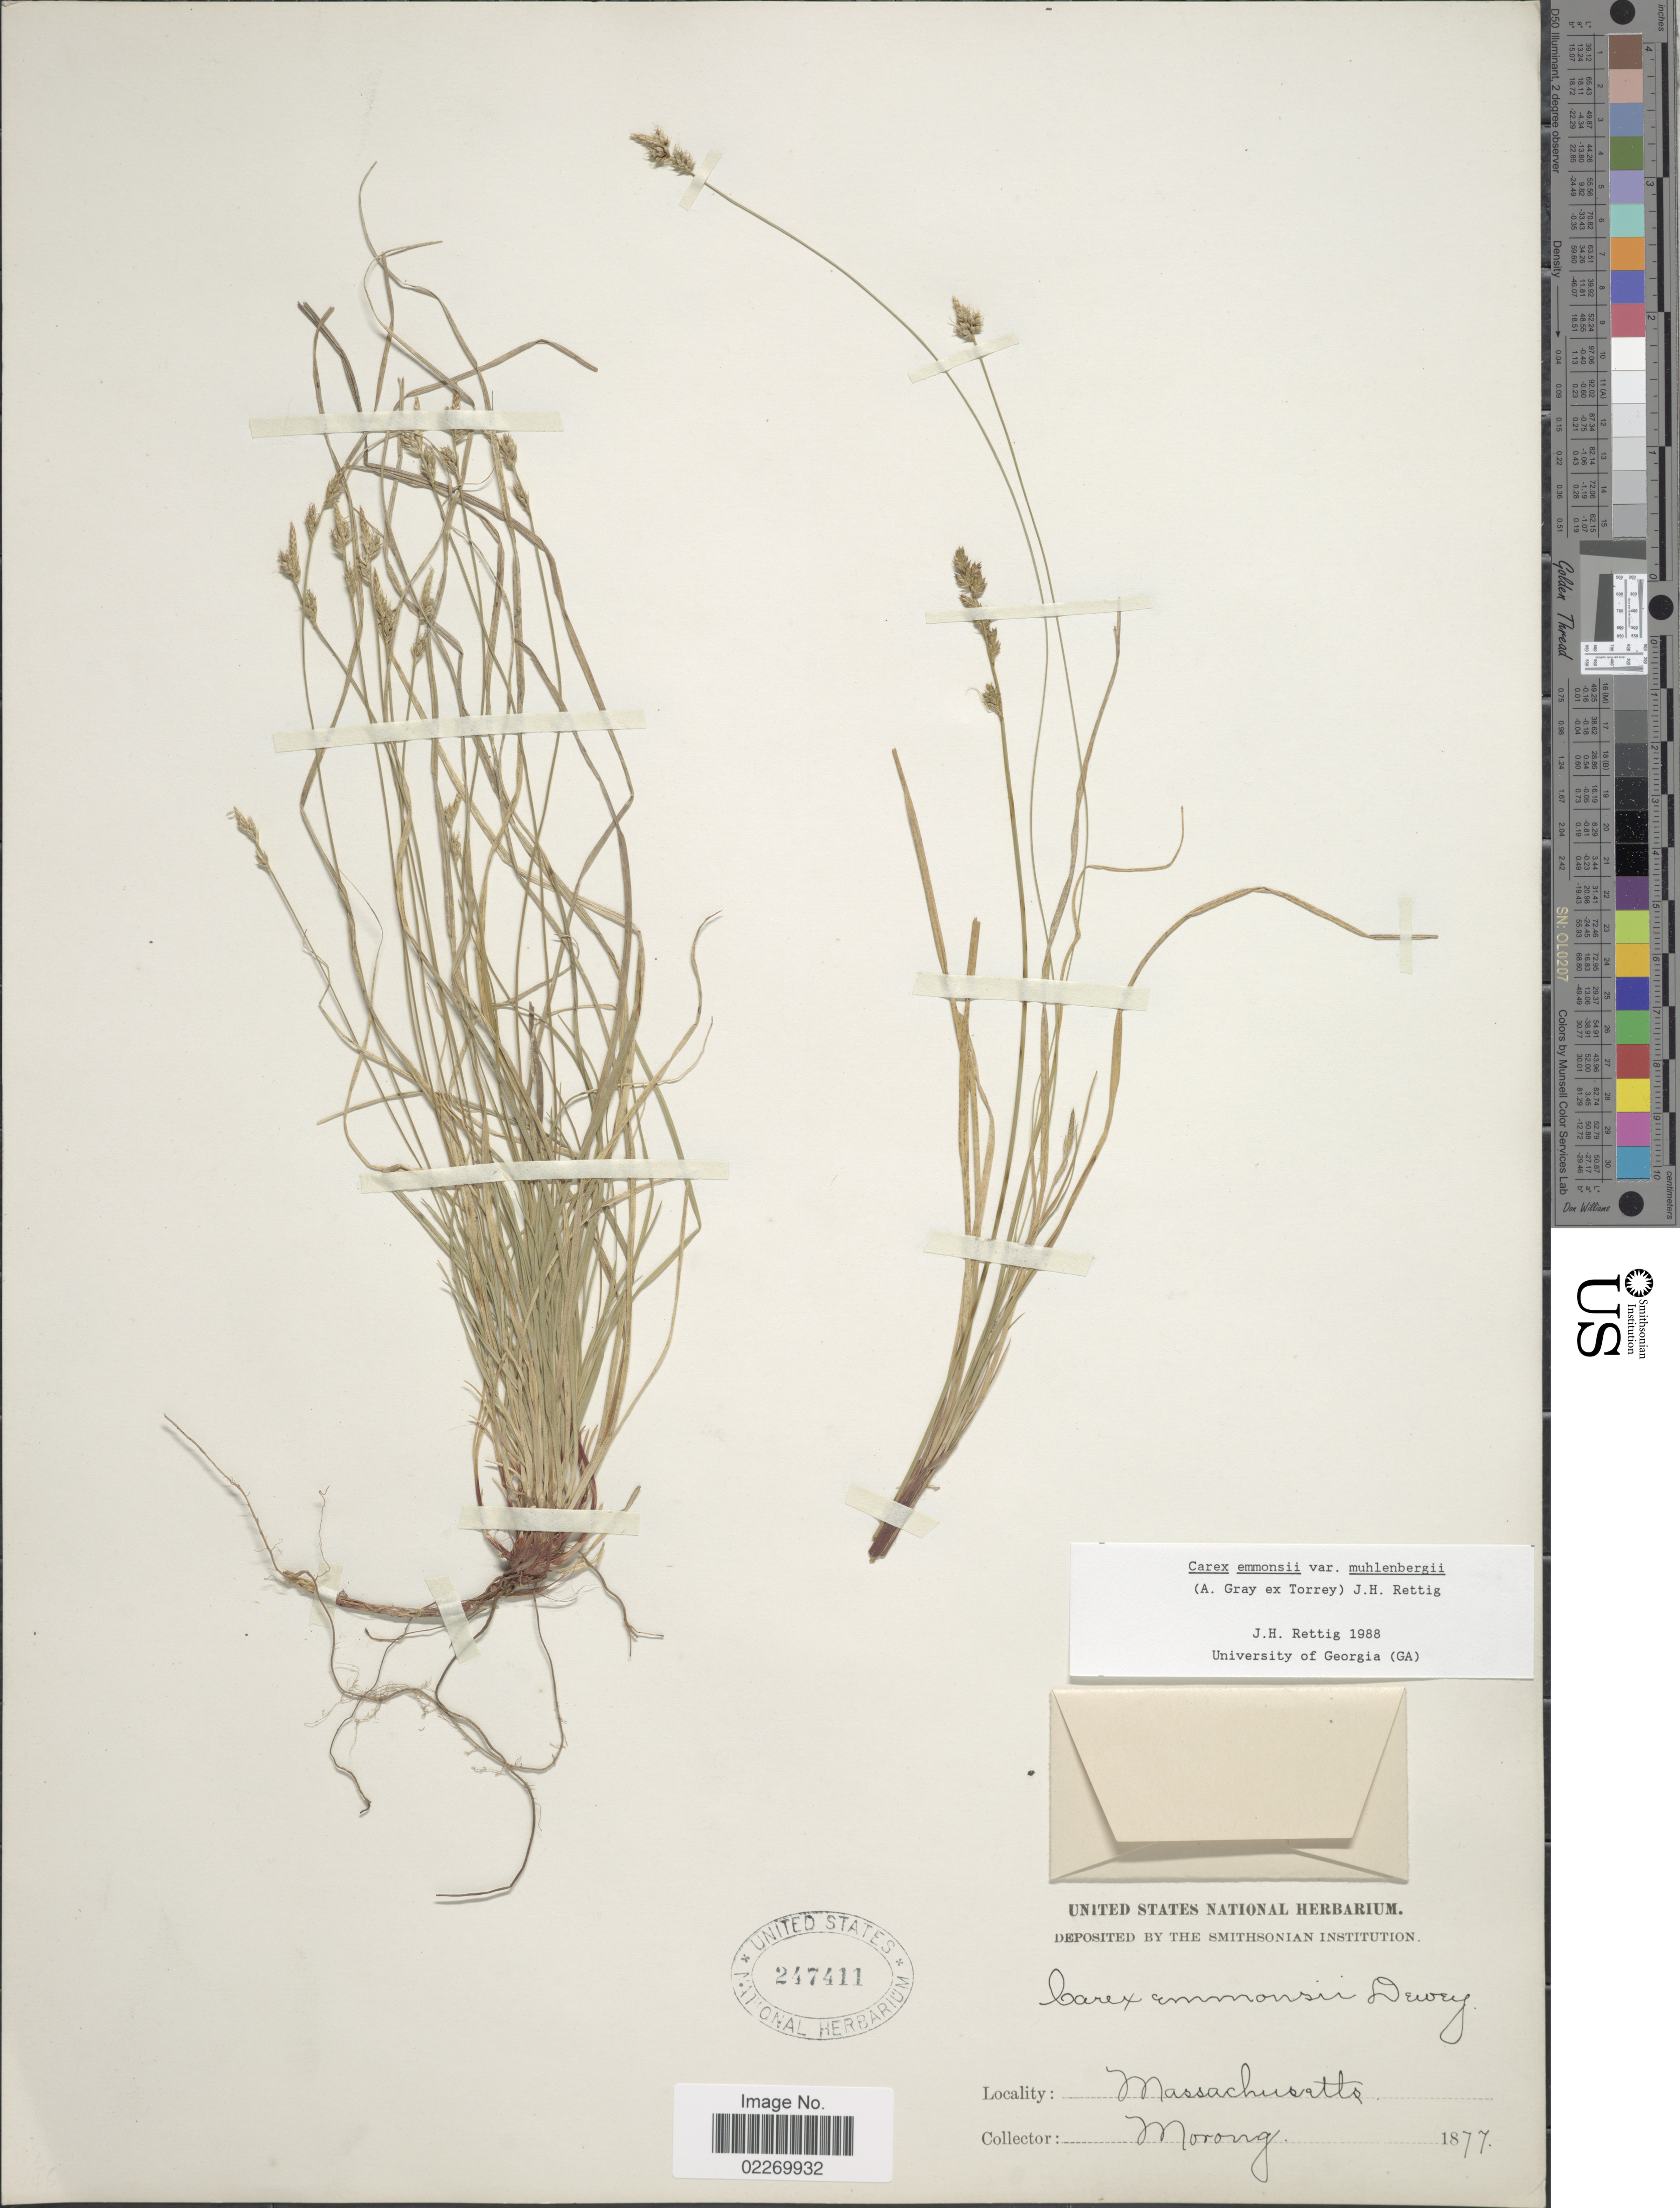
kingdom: Plantae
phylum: Tracheophyta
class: Liliopsida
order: Poales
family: Cyperaceae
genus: Carex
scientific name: Carex albicans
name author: Willd. ex Spreng.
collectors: Morong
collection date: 1877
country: United States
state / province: Massachusetts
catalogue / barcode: US 247411